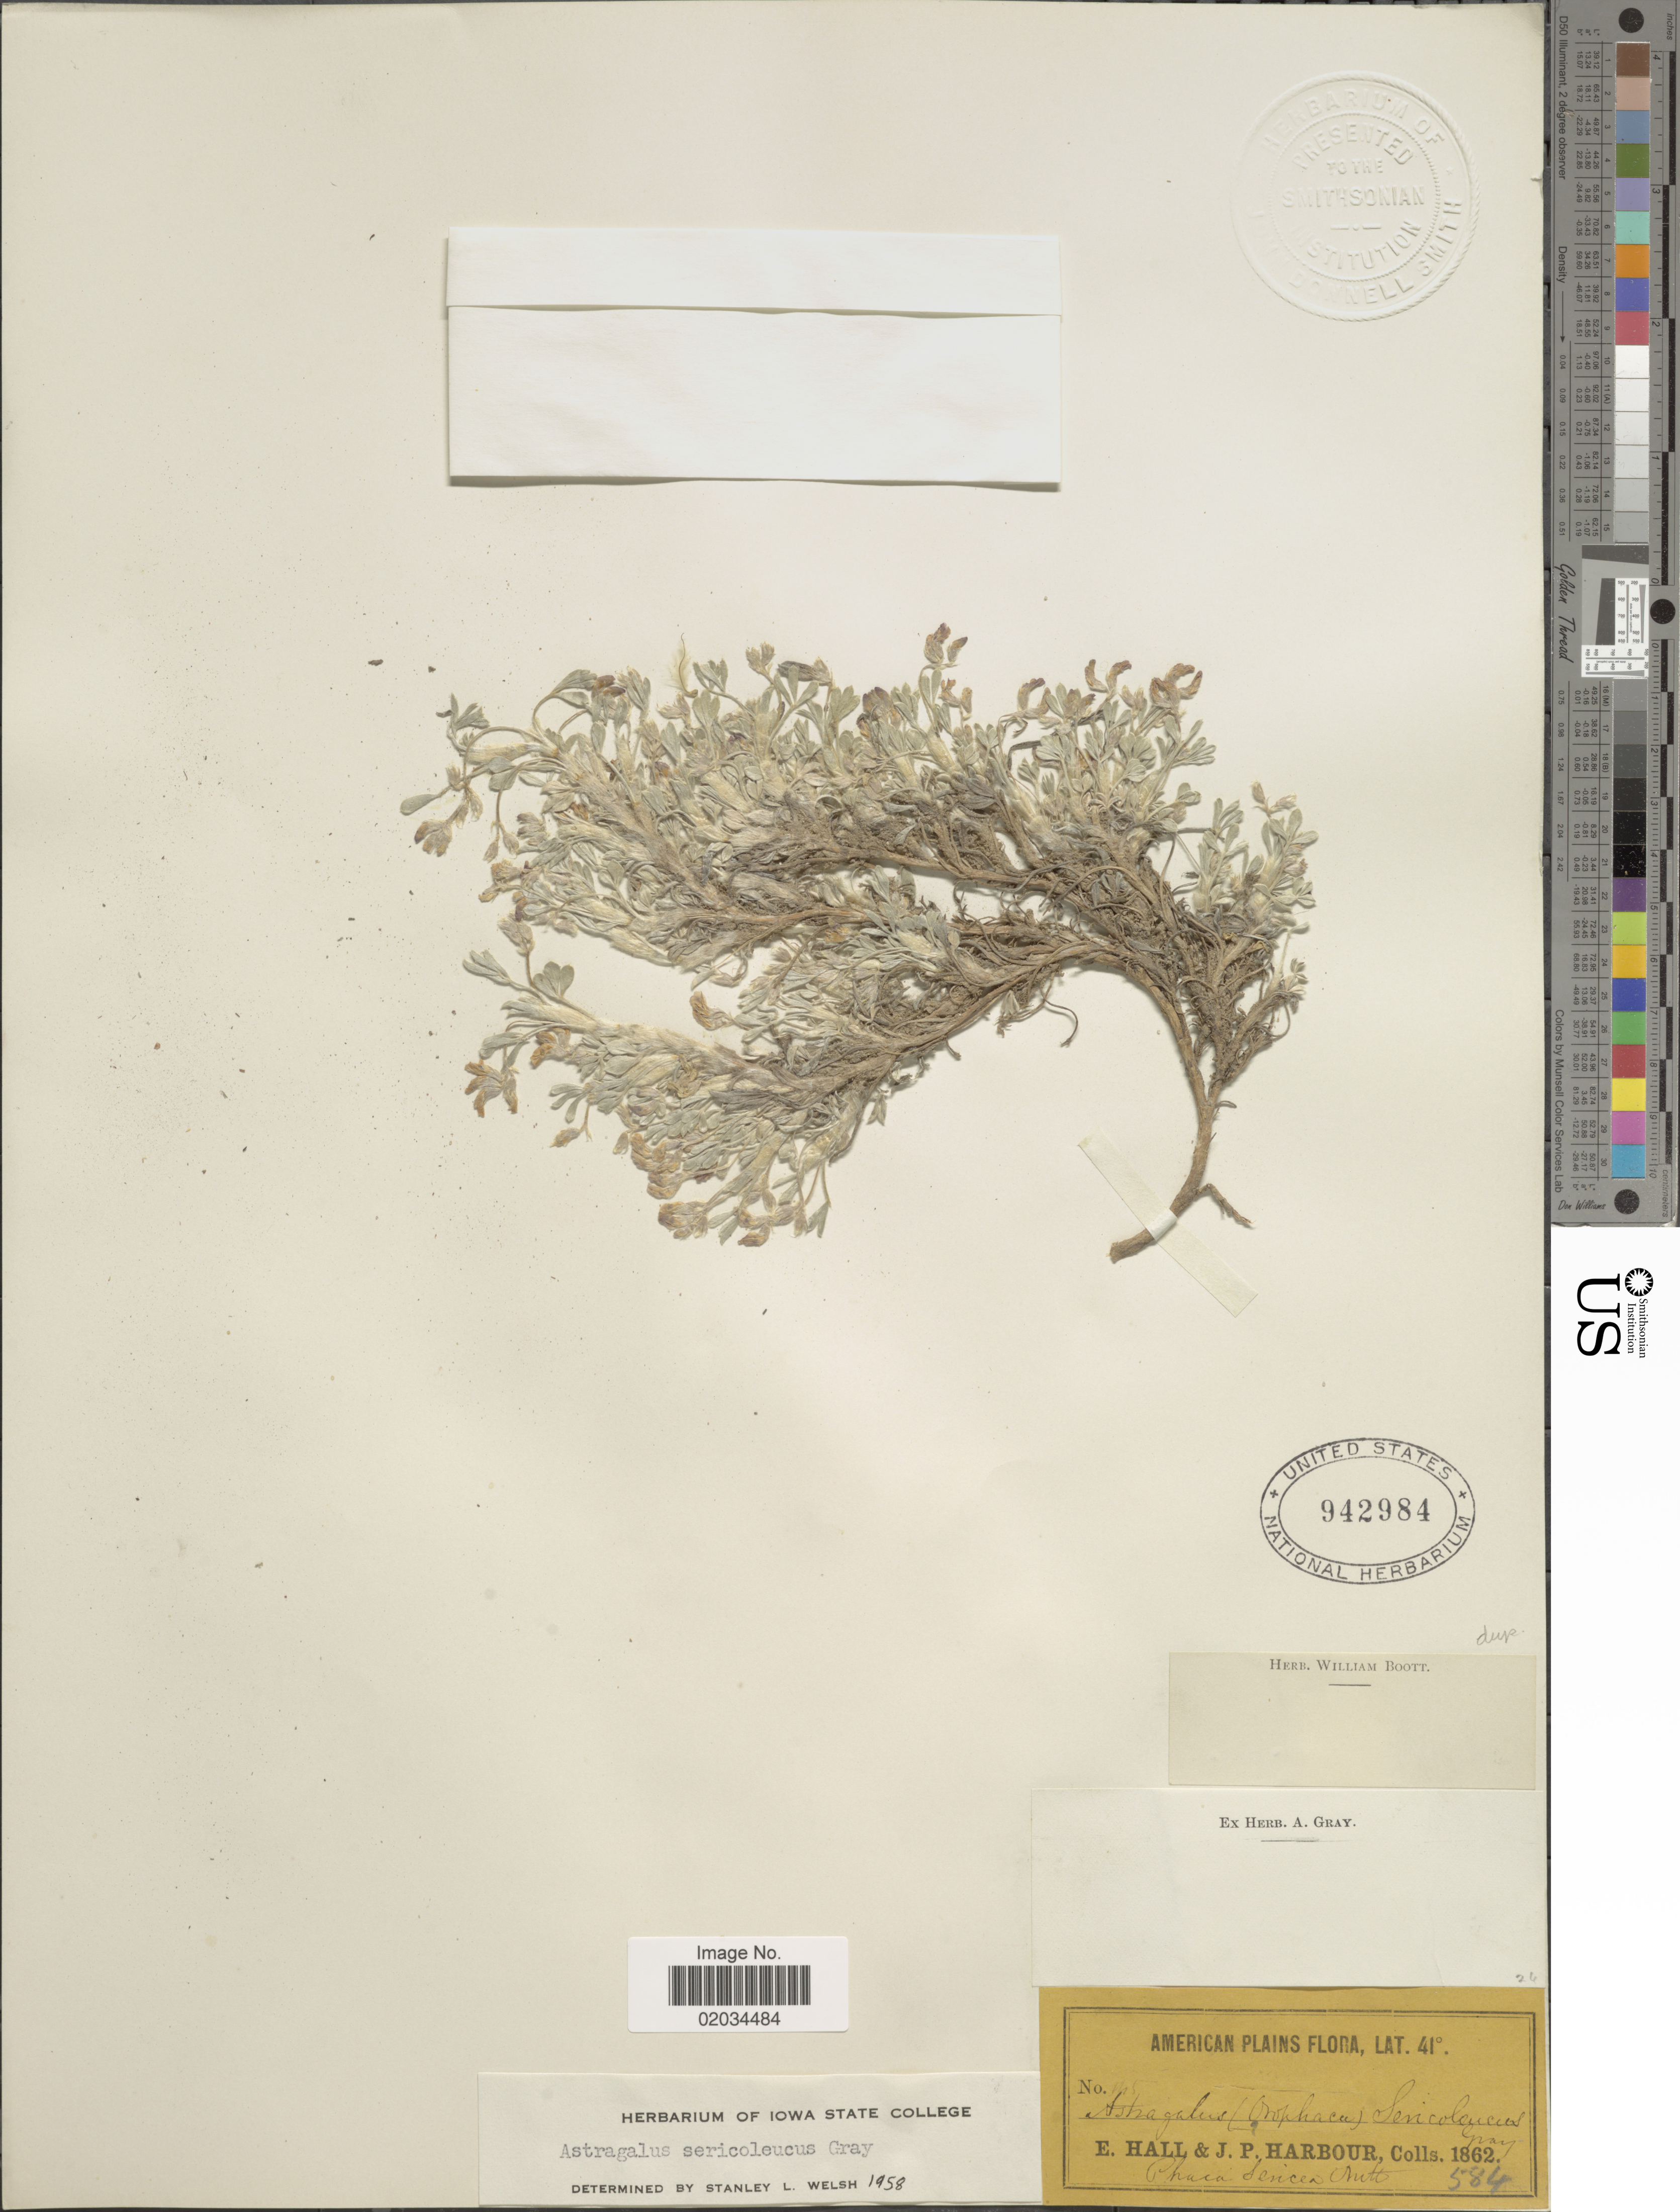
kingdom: Plantae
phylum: Tracheophyta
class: Magnoliopsida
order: Fabales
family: Fabaceae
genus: Astragalus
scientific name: Astragalus sericoleucus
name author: A. Gray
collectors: E. Hall & J. Harbour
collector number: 584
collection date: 1862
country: United States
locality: American Plains.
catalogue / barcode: US 942984